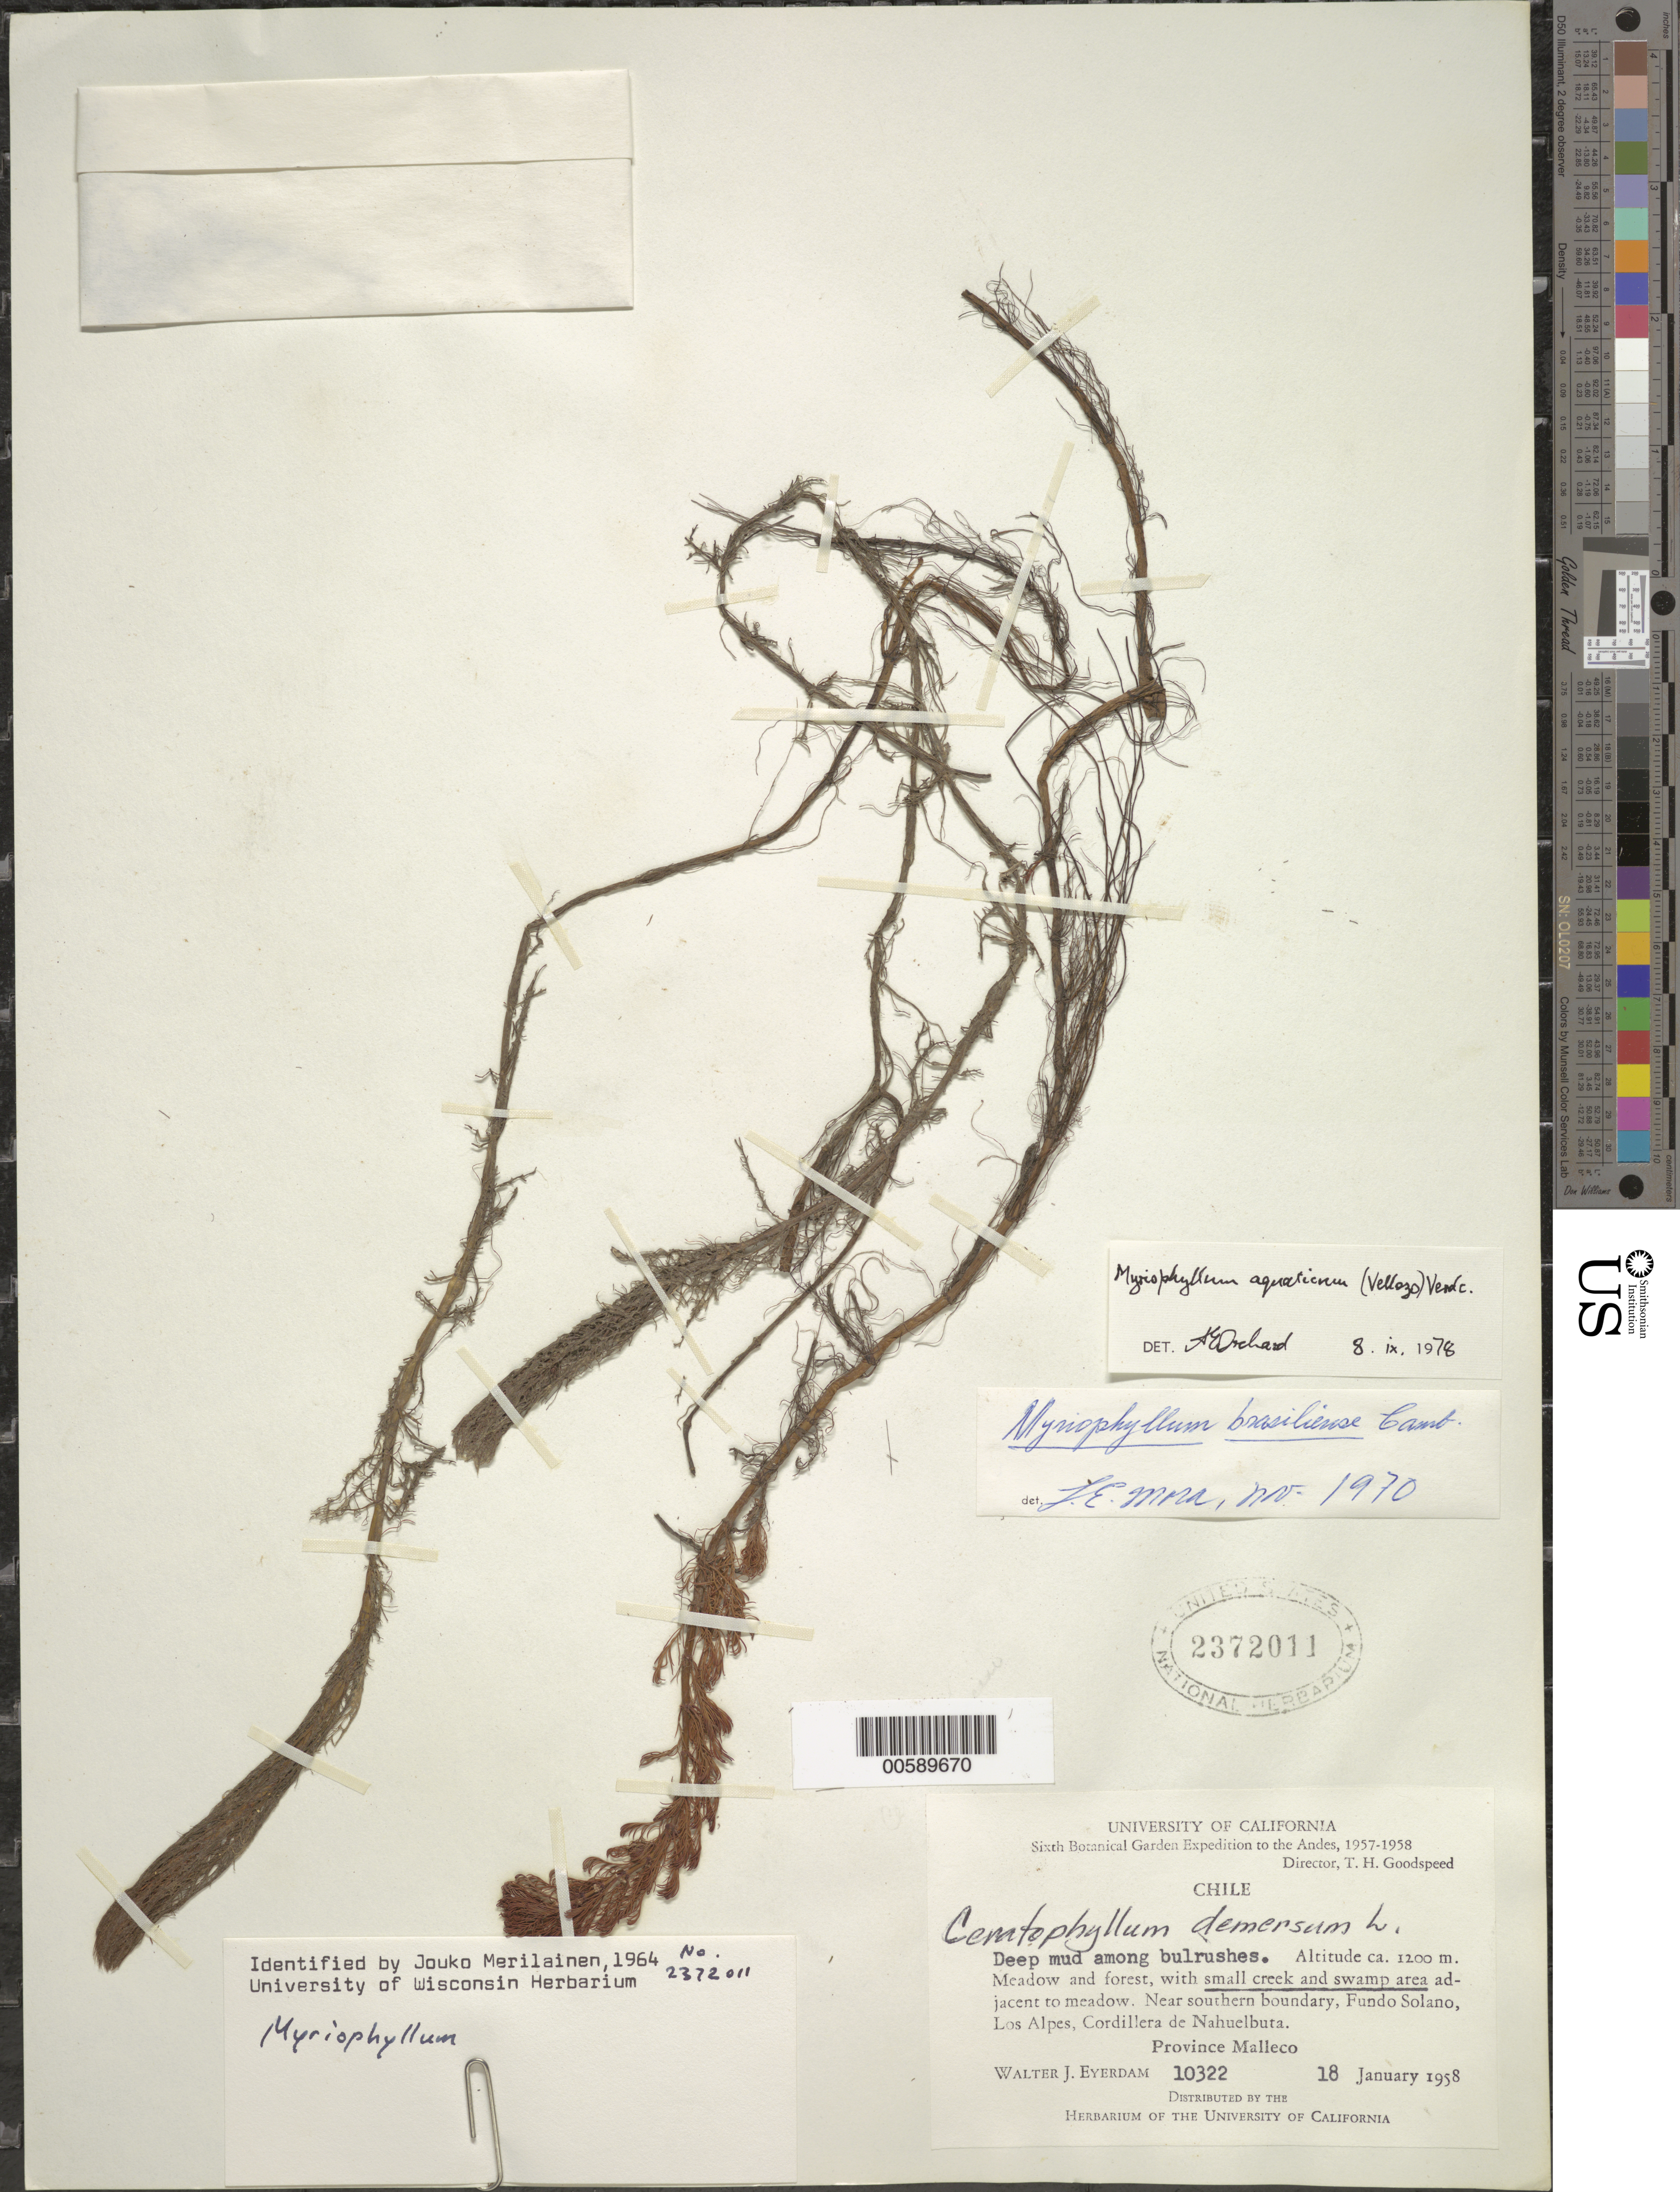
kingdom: Plantae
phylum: Tracheophyta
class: Magnoliopsida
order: Saxifragales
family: Haloragaceae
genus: Myriophyllum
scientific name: Myriophyllum verticillatum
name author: L.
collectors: W. J. Eyerdam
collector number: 10322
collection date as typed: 18 Jan 1958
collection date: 1958-01-18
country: Chile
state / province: Araucanía (IX)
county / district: Malleco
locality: Fundo Solano, Los Alpes, Nahuelbuta [In former Malleco Province]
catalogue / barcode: US 2372011